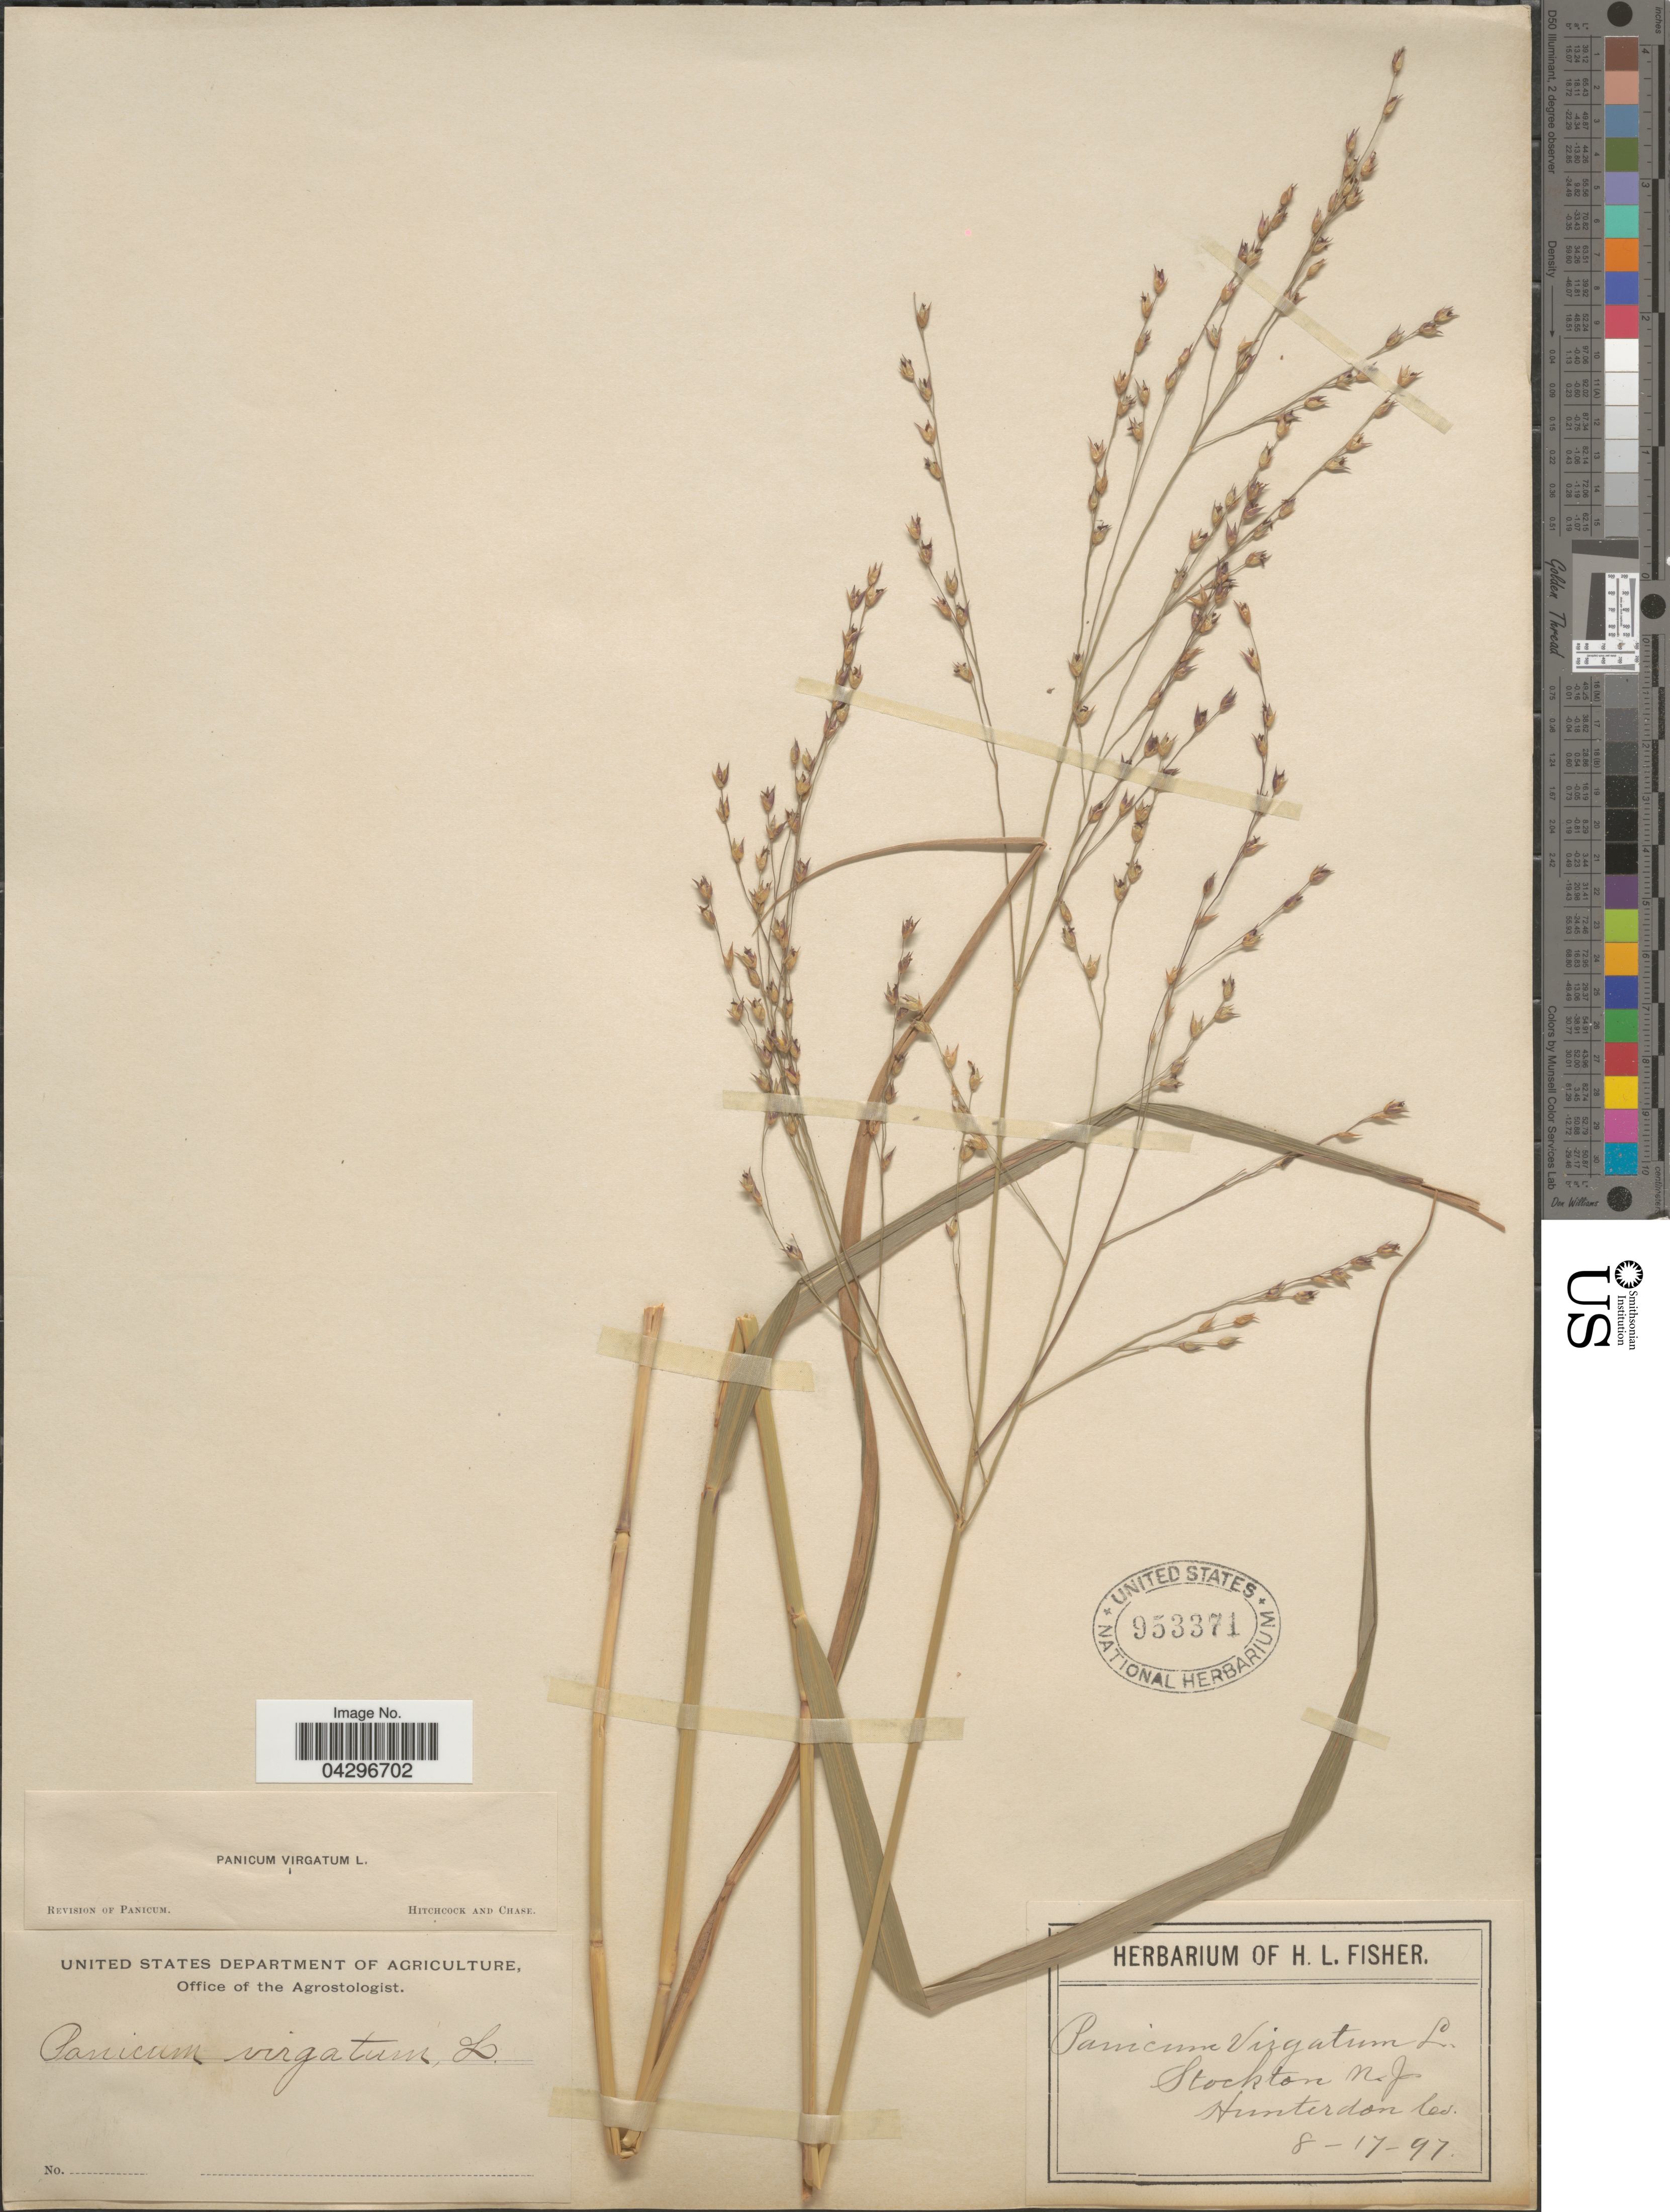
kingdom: Plantae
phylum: Tracheophyta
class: Liliopsida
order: Poales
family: Poaceae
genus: Panicum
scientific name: Panicum virgatum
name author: L.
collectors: ex herb. of H. L. Fisher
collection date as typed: Transcribed d/m/y: 17/8/97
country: United States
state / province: New Jersey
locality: Stockton. Hunterdon Co.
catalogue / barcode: US 953371